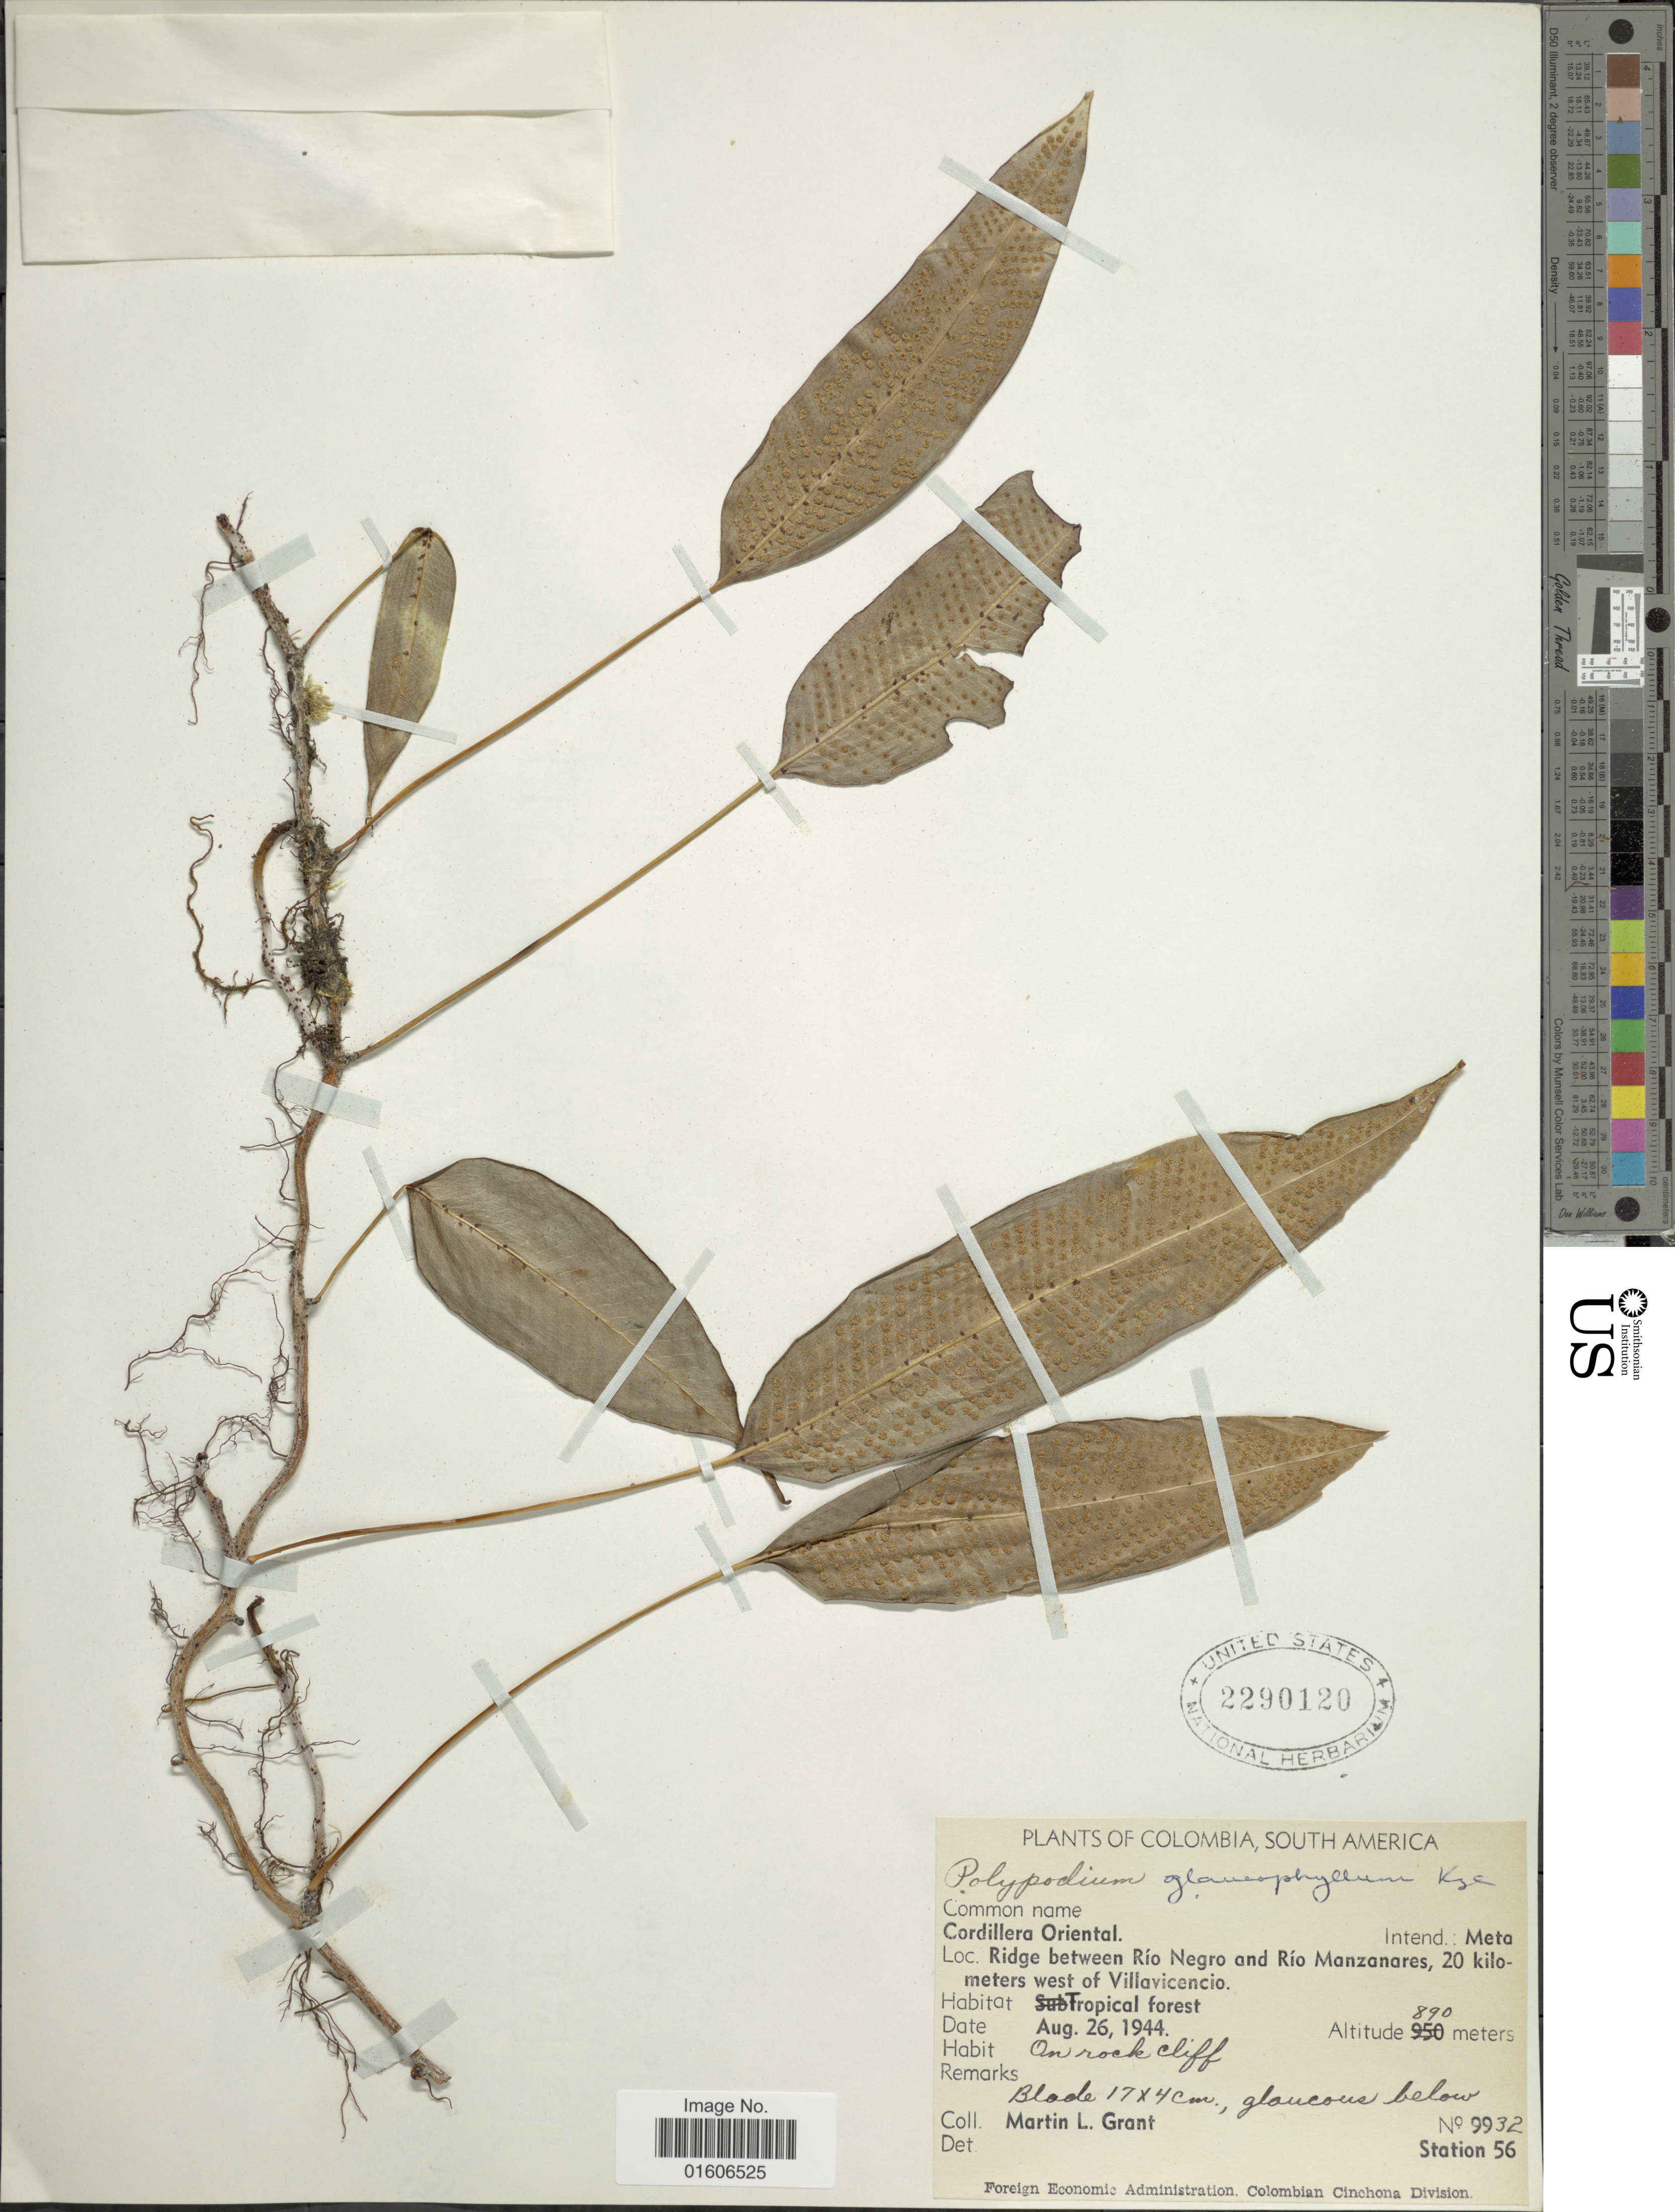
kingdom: Plantae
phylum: Tracheophyta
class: Polypodiopsida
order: Polypodiales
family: Polypodiaceae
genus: Serpocaulon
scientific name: Serpocaulon levigatum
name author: (Cav.) A.R. Sm.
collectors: M. L. Grant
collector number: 9932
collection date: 1944-08-26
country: Colombia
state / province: Meta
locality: Cordillera Oriental. Intend.: Meta. Ridge between Río Negro and Río Manzanares, 20 kilometers west of Villavicencio.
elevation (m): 890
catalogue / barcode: US 2290120